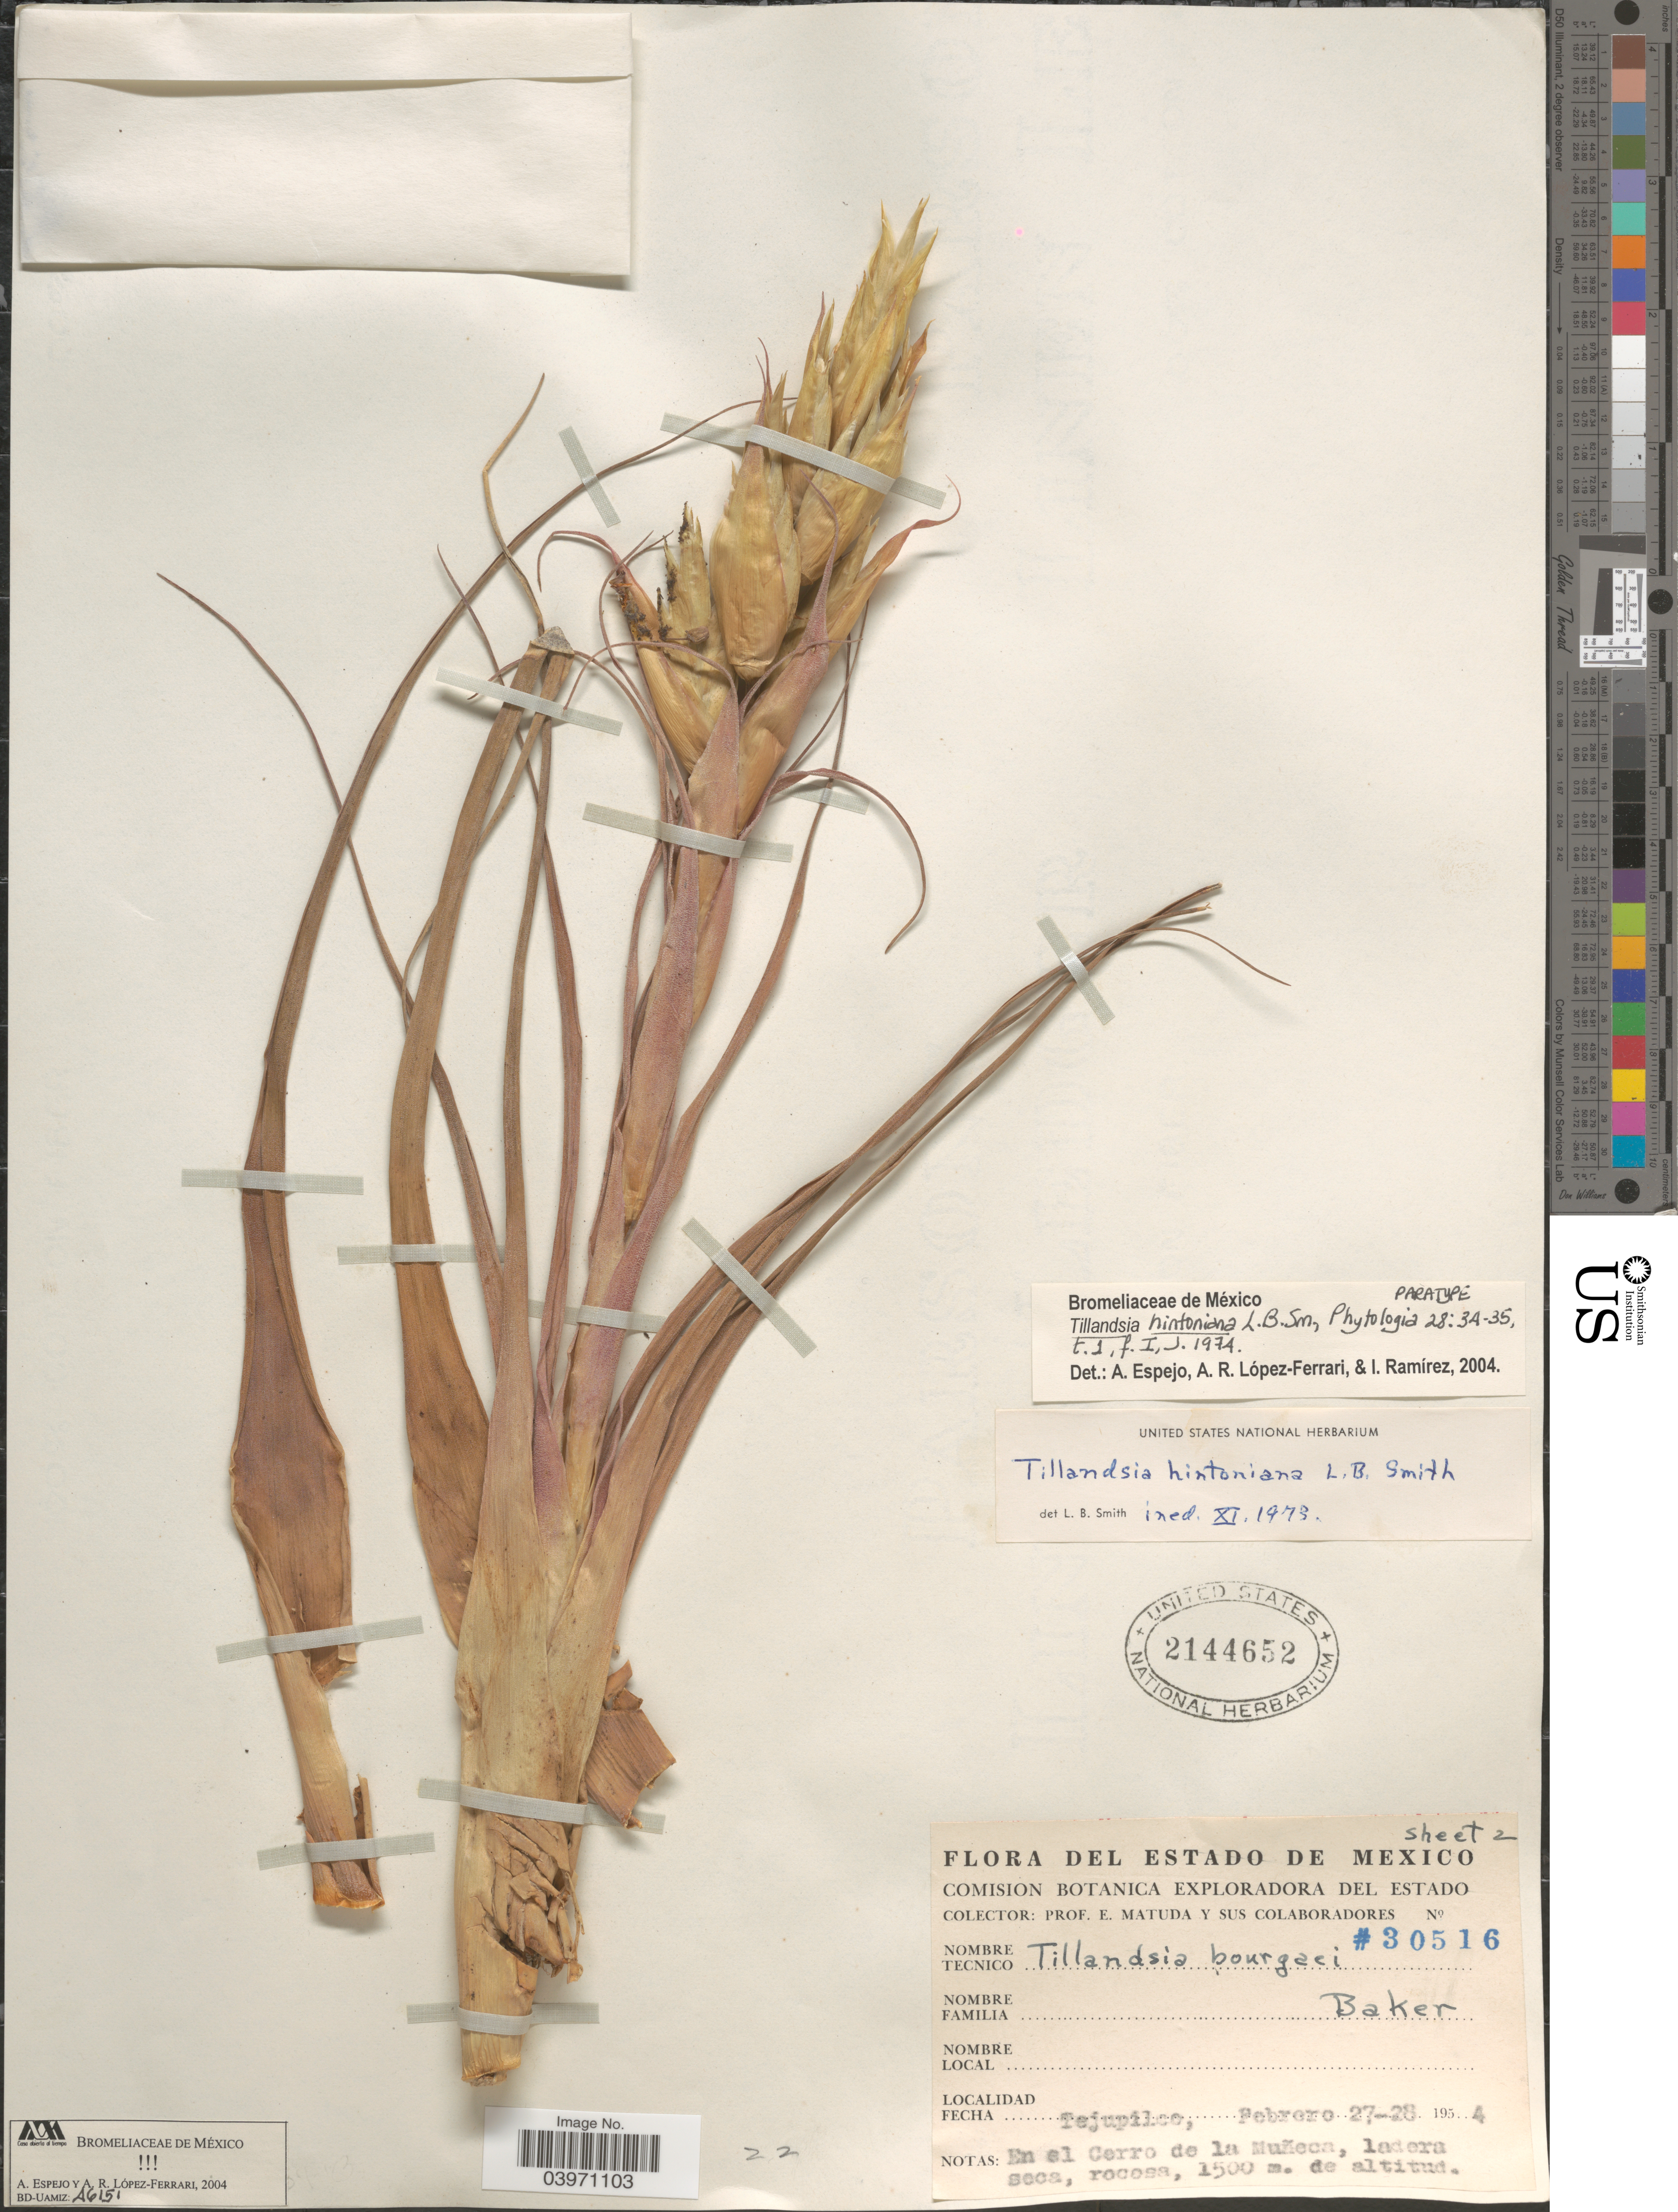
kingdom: Plantae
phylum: Tracheophyta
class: Liliopsida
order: Poales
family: Bromeliaceae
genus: Tillandsia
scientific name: Tillandsia hintoniana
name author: L.B. Sm.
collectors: E. Matuda & Sus Colaboradores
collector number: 30516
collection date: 1954-02-27/1954-02-28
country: Mexico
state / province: México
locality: Tejupilco. En el Cerro de la Muñeca.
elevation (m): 1500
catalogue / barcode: US 2144652